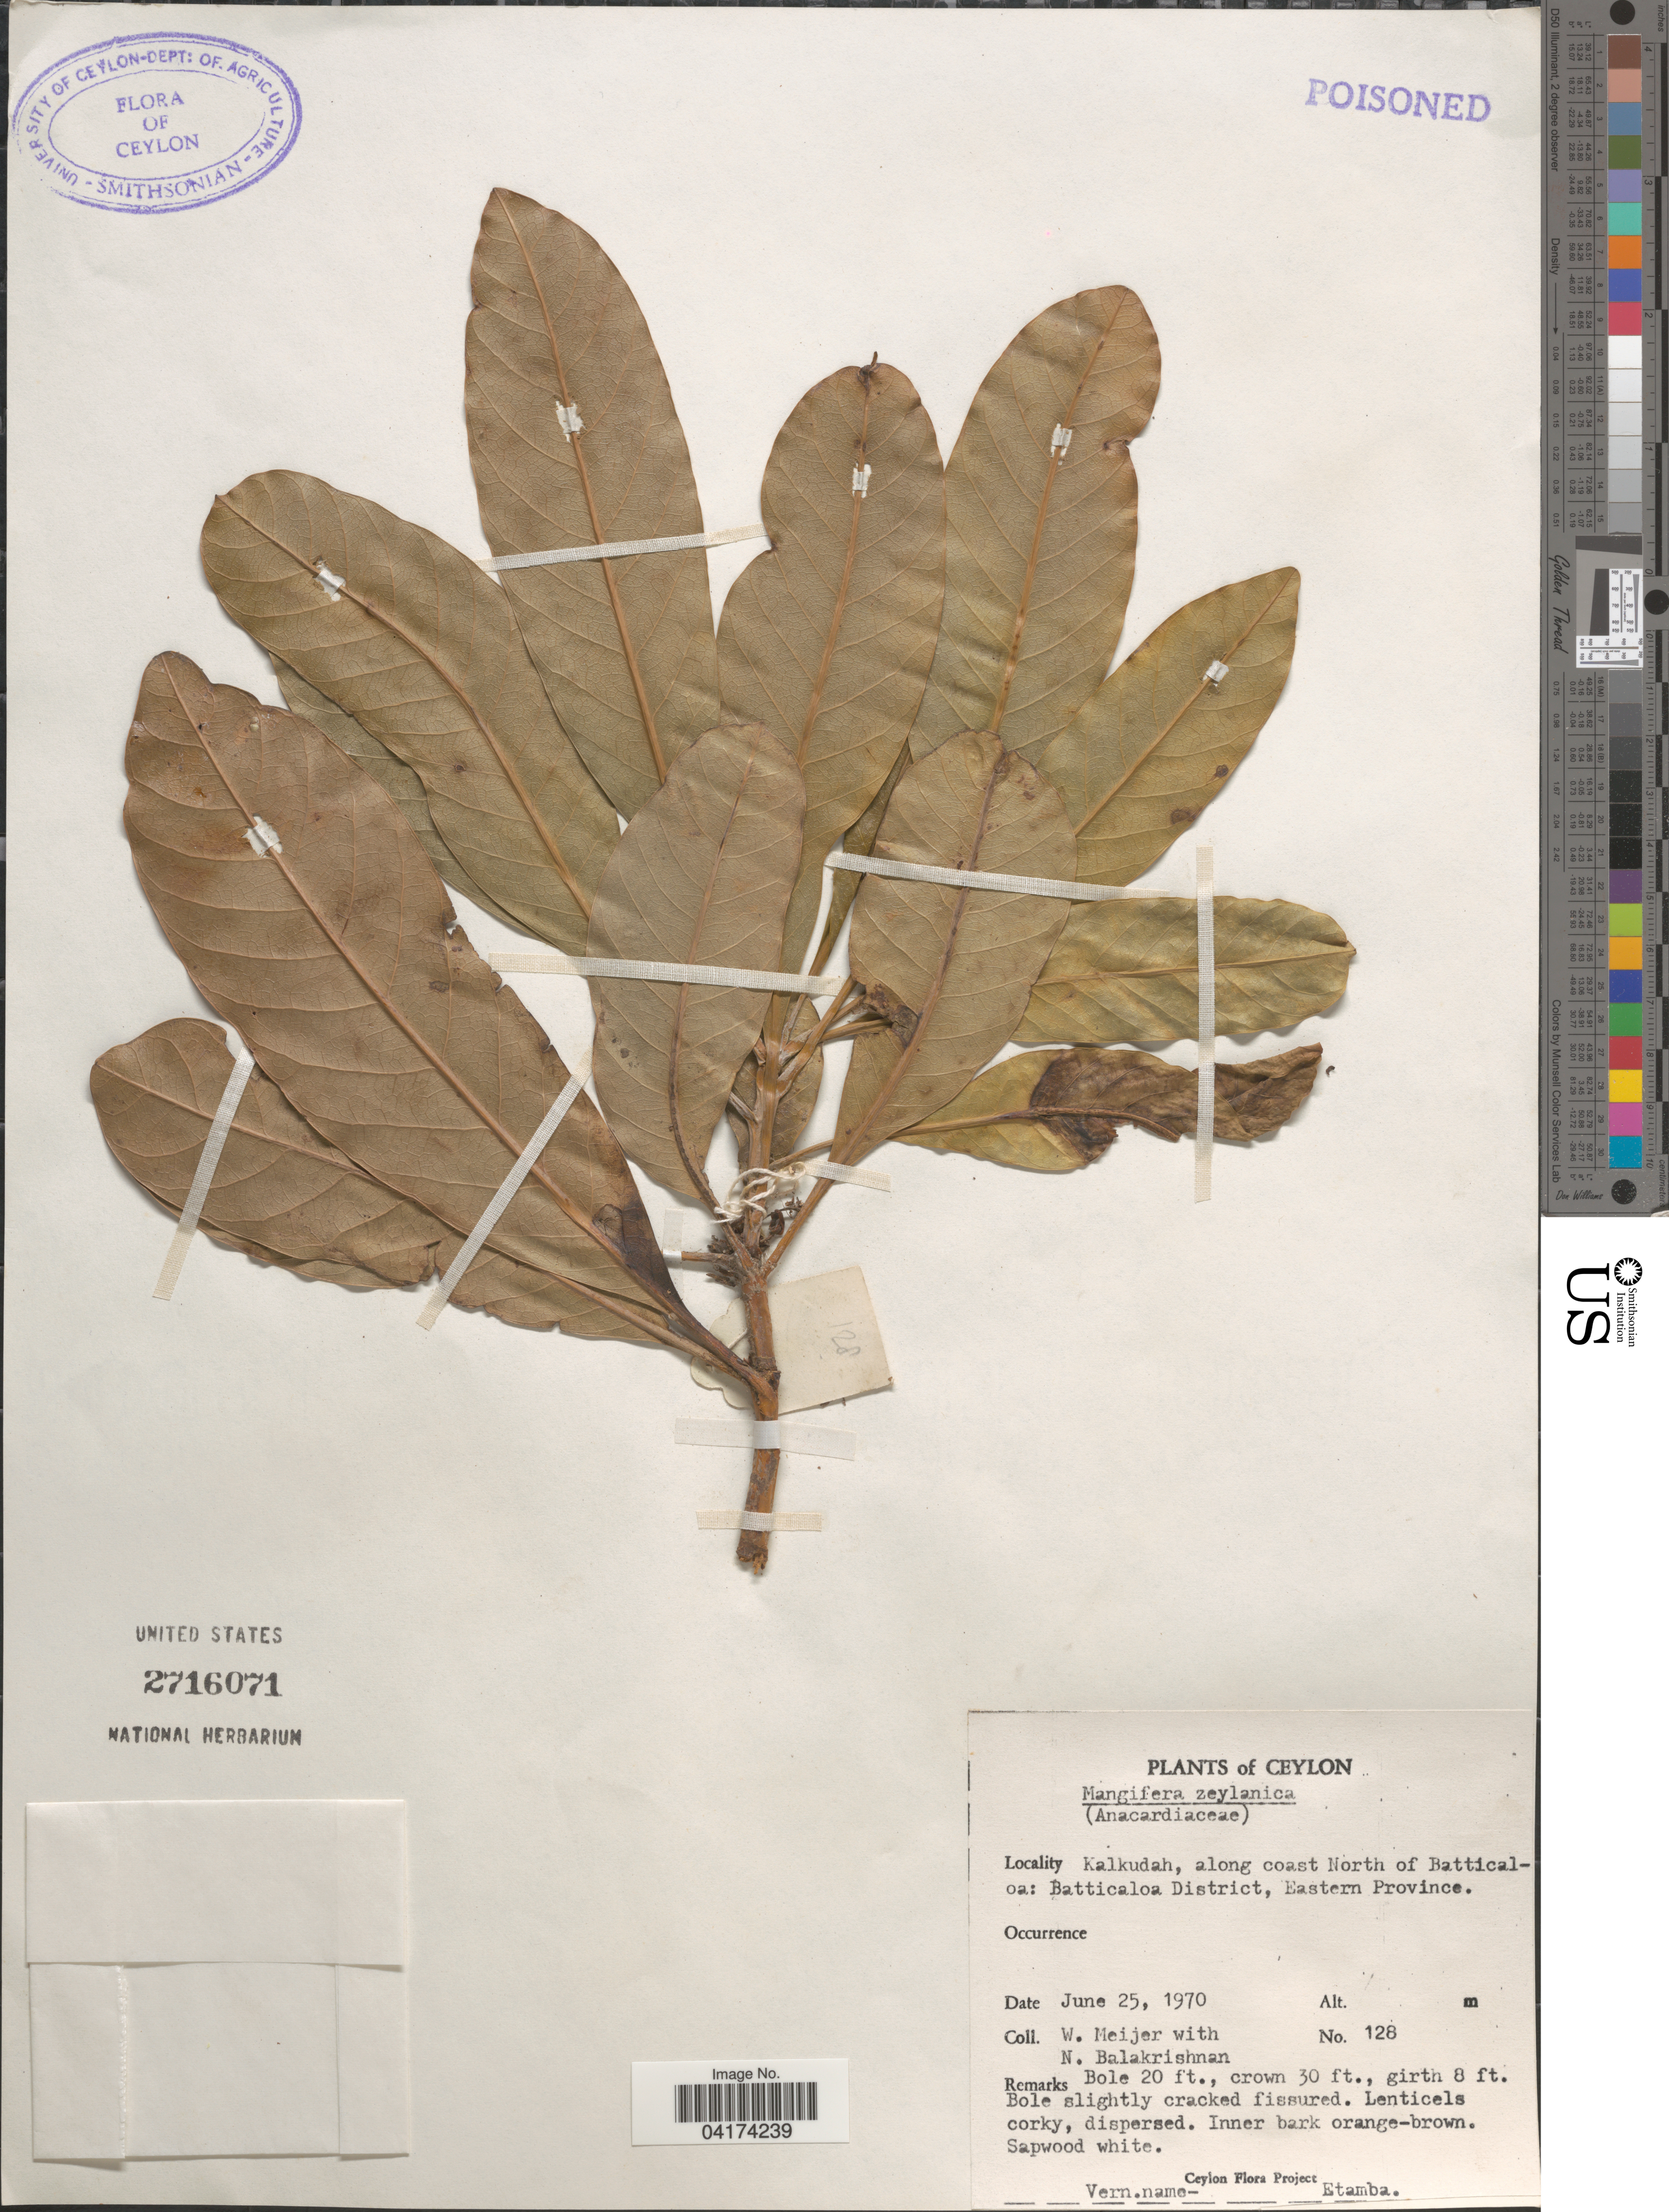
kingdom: Plantae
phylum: Tracheophyta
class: Magnoliopsida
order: Sapindales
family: Anacardiaceae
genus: Mangifera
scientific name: Mangifera zeylanica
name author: (Blume) Hook. f.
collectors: W. Meijer & N. Balakrishnan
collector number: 128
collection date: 1970-06-26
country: Sri Lanka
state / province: Eastern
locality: Ceylon. Kalkudah, along coast North of Batticaloa: Batticaloa District.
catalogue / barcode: US 2716071